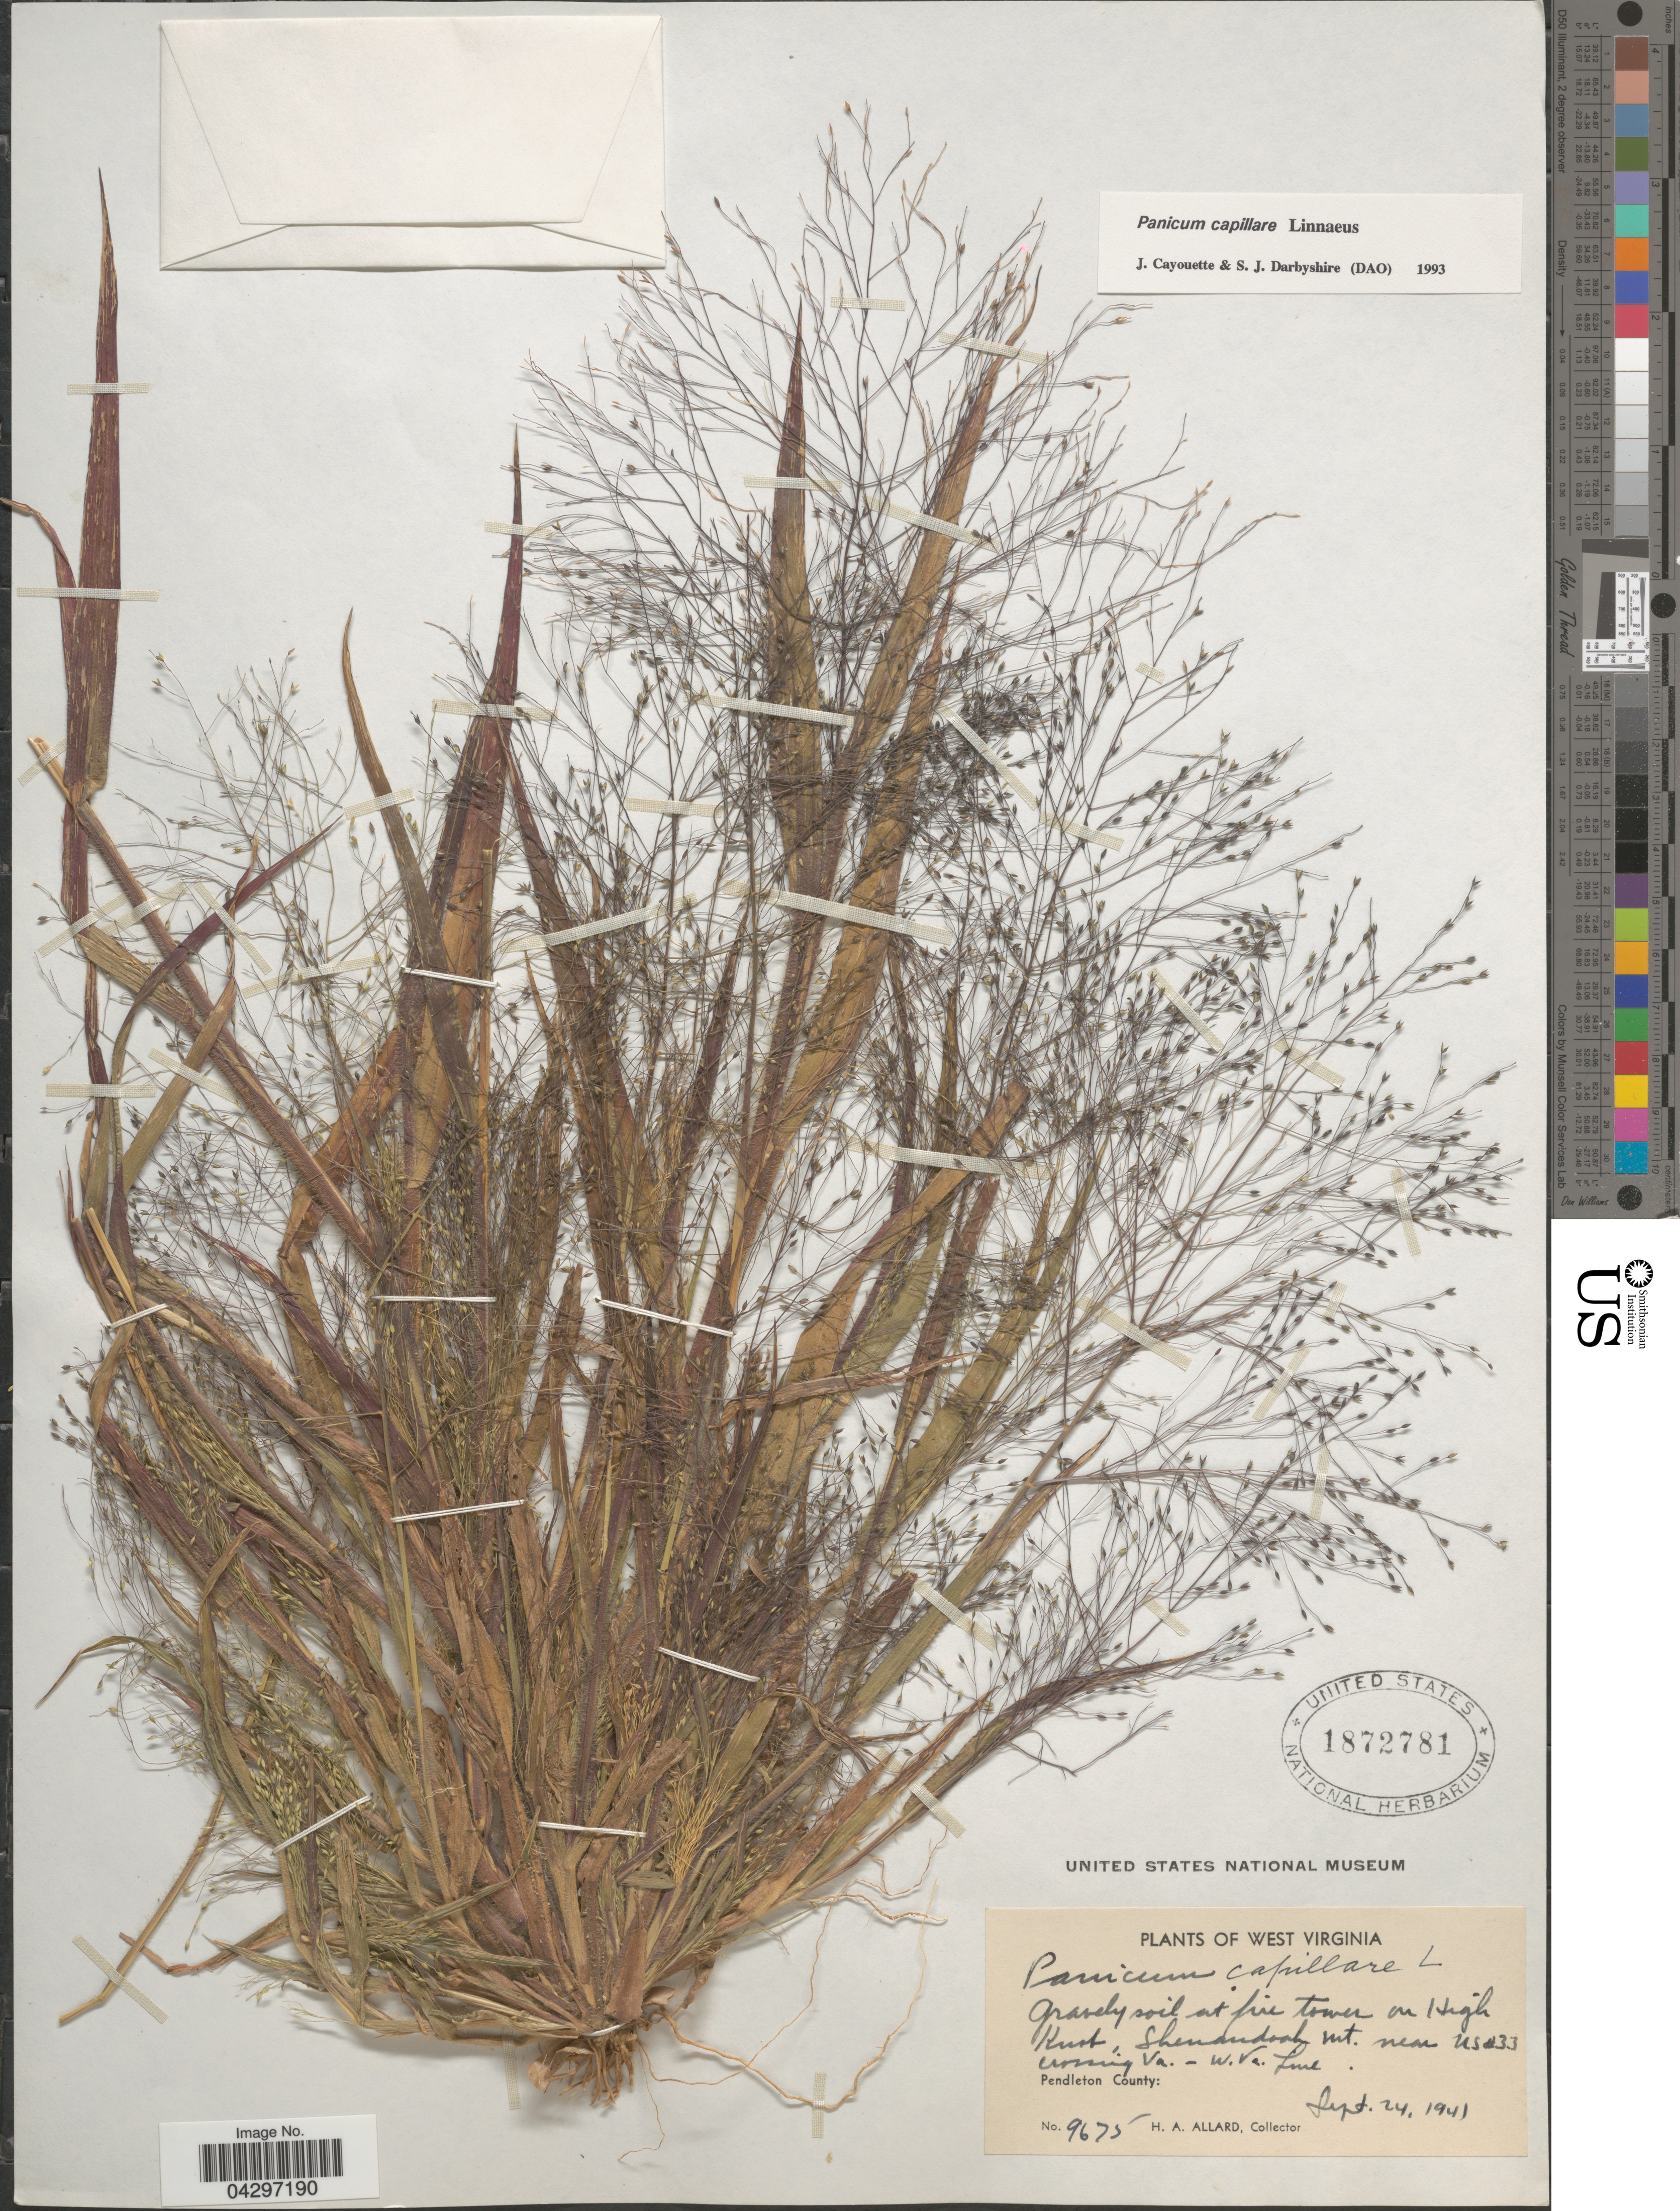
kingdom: Plantae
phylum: Tracheophyta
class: Liliopsida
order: Poales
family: Poaceae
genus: Panicum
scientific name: Panicum capillare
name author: L.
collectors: H. A. Allard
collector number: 9675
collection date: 1941-09-24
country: United States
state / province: West Virginia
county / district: Pendleton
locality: Gravely soil at fire tower on High Knob, Shenandoah mt. near US 33 crossing Va.- W. Va. line. Pendleton County.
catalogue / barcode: US 1872781